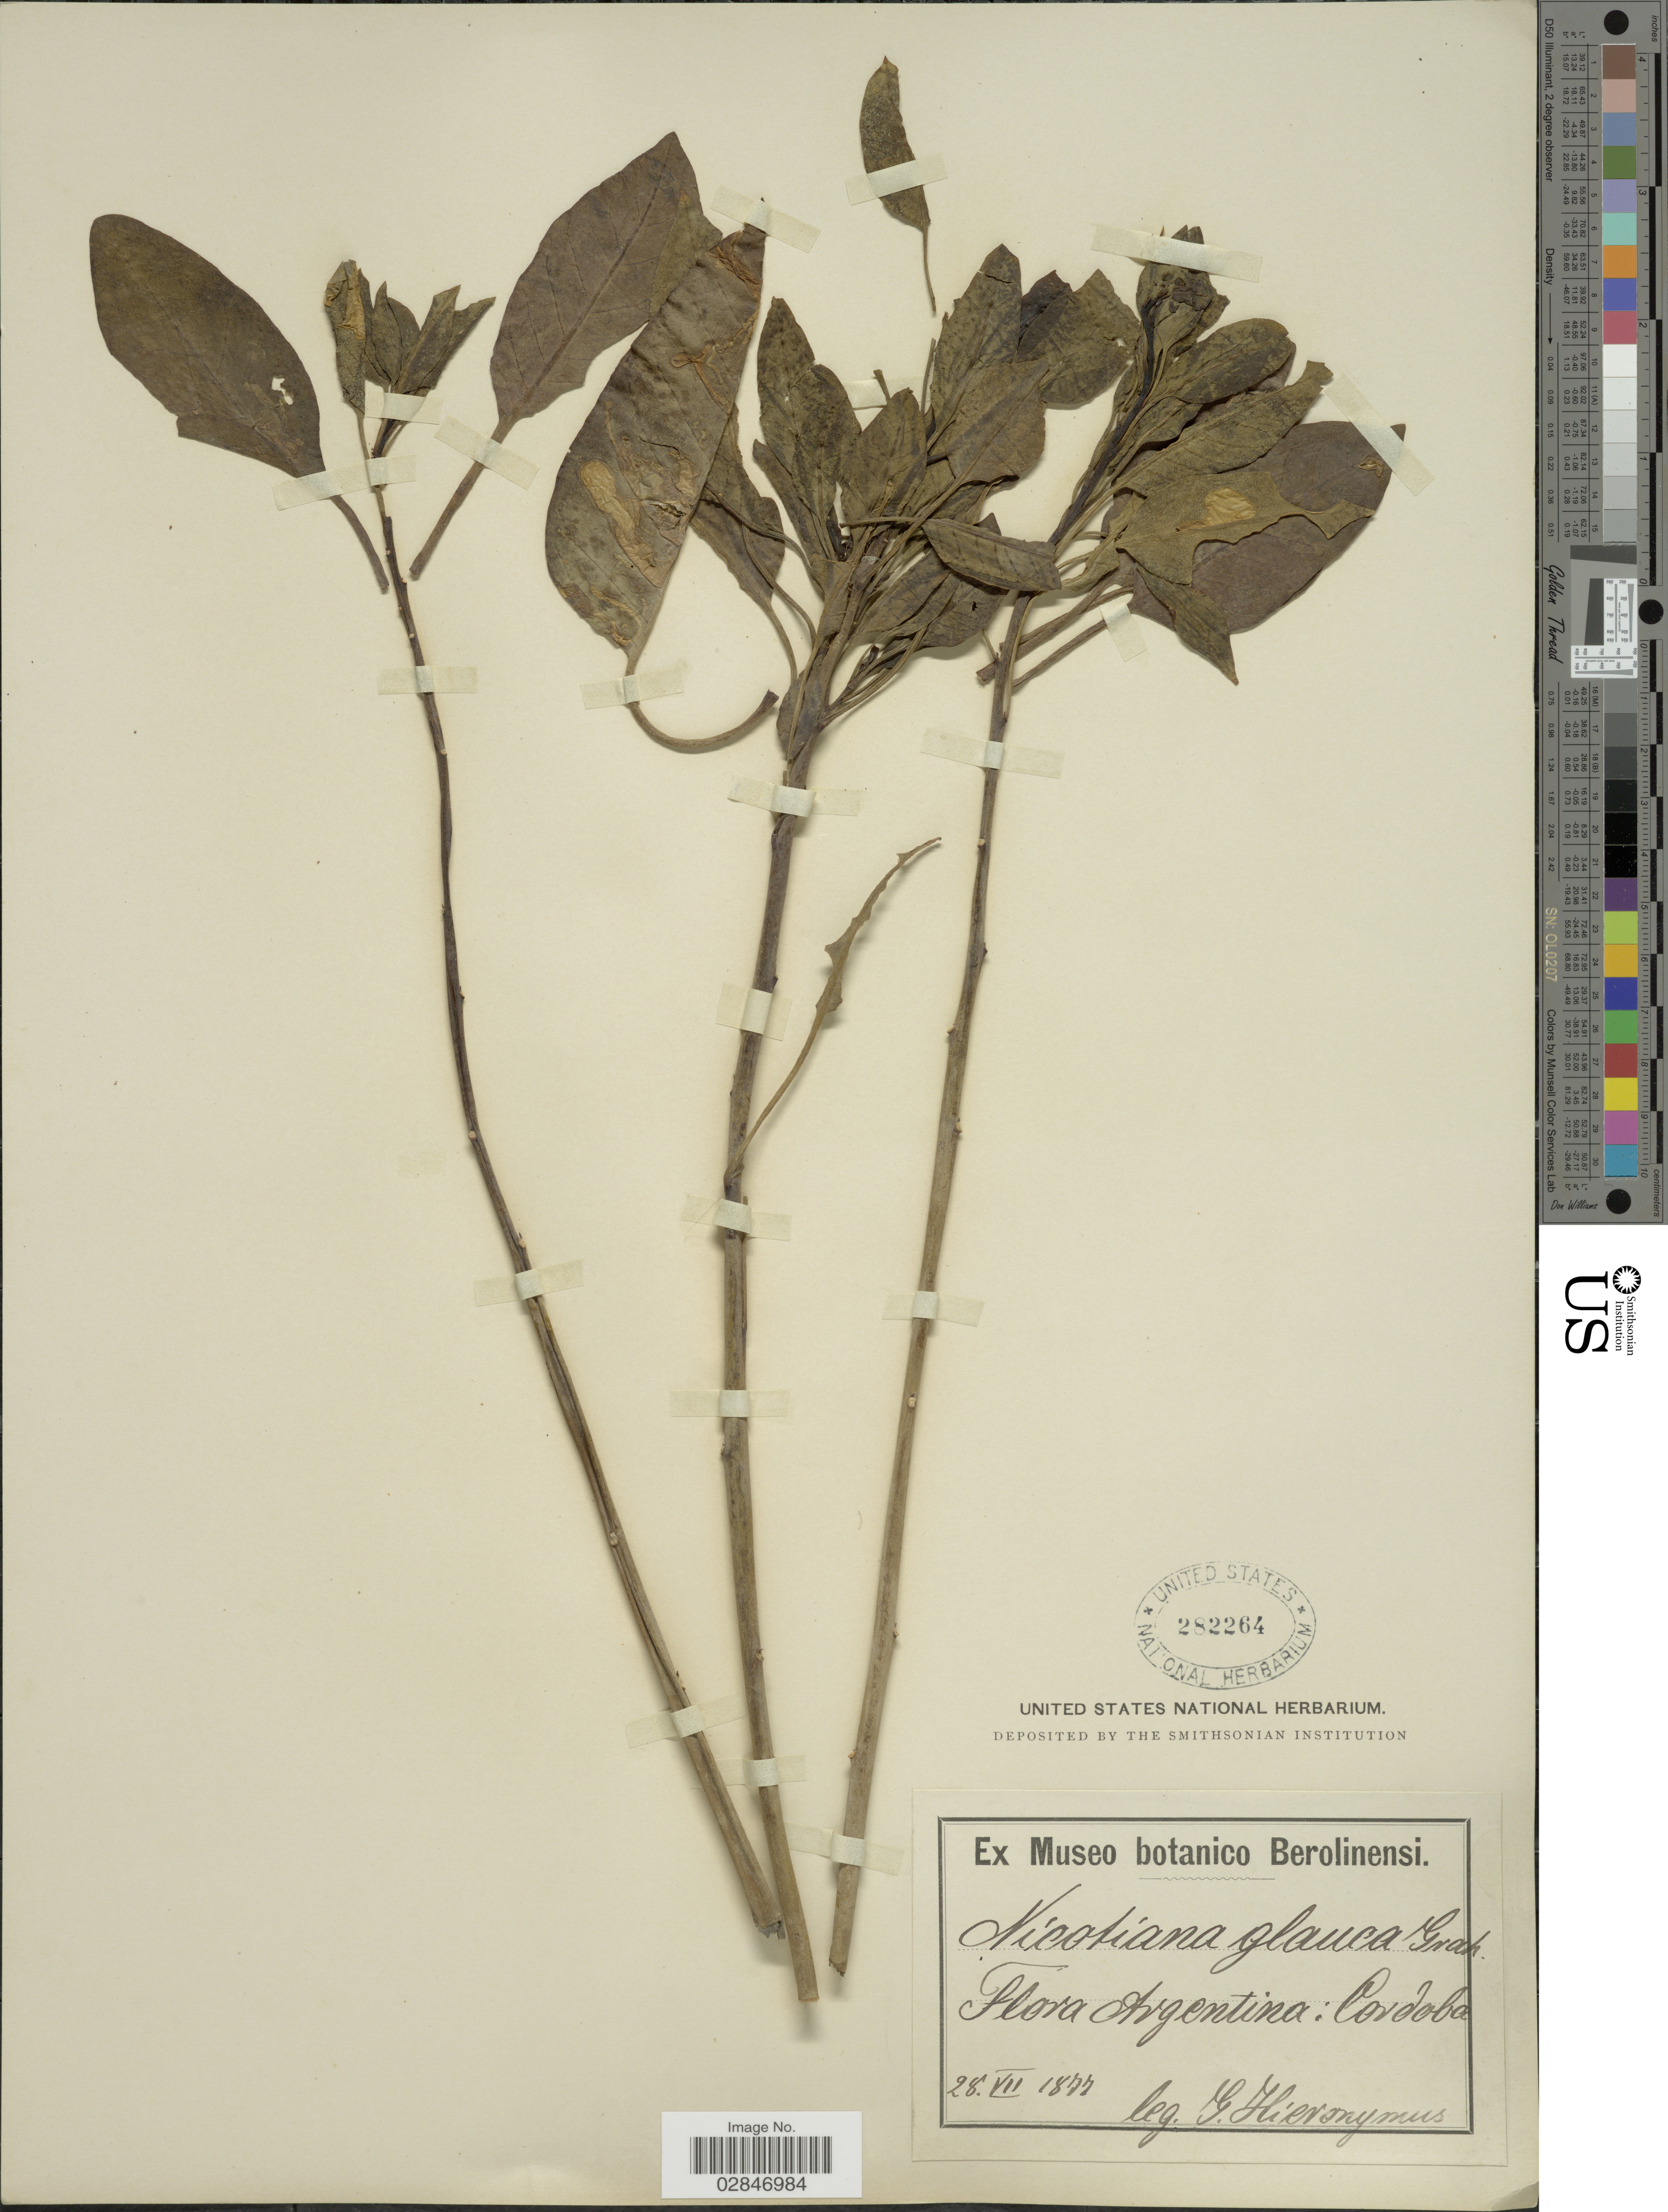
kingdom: Plantae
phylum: Tracheophyta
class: Magnoliopsida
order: Solanales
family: Solanaceae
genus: Nicotiana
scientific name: Nicotiana glauca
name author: Graham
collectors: G. H. Hieronymus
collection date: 1877-07-28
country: Argentina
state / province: Cordoba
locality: Cordoba.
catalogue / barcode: US 282264